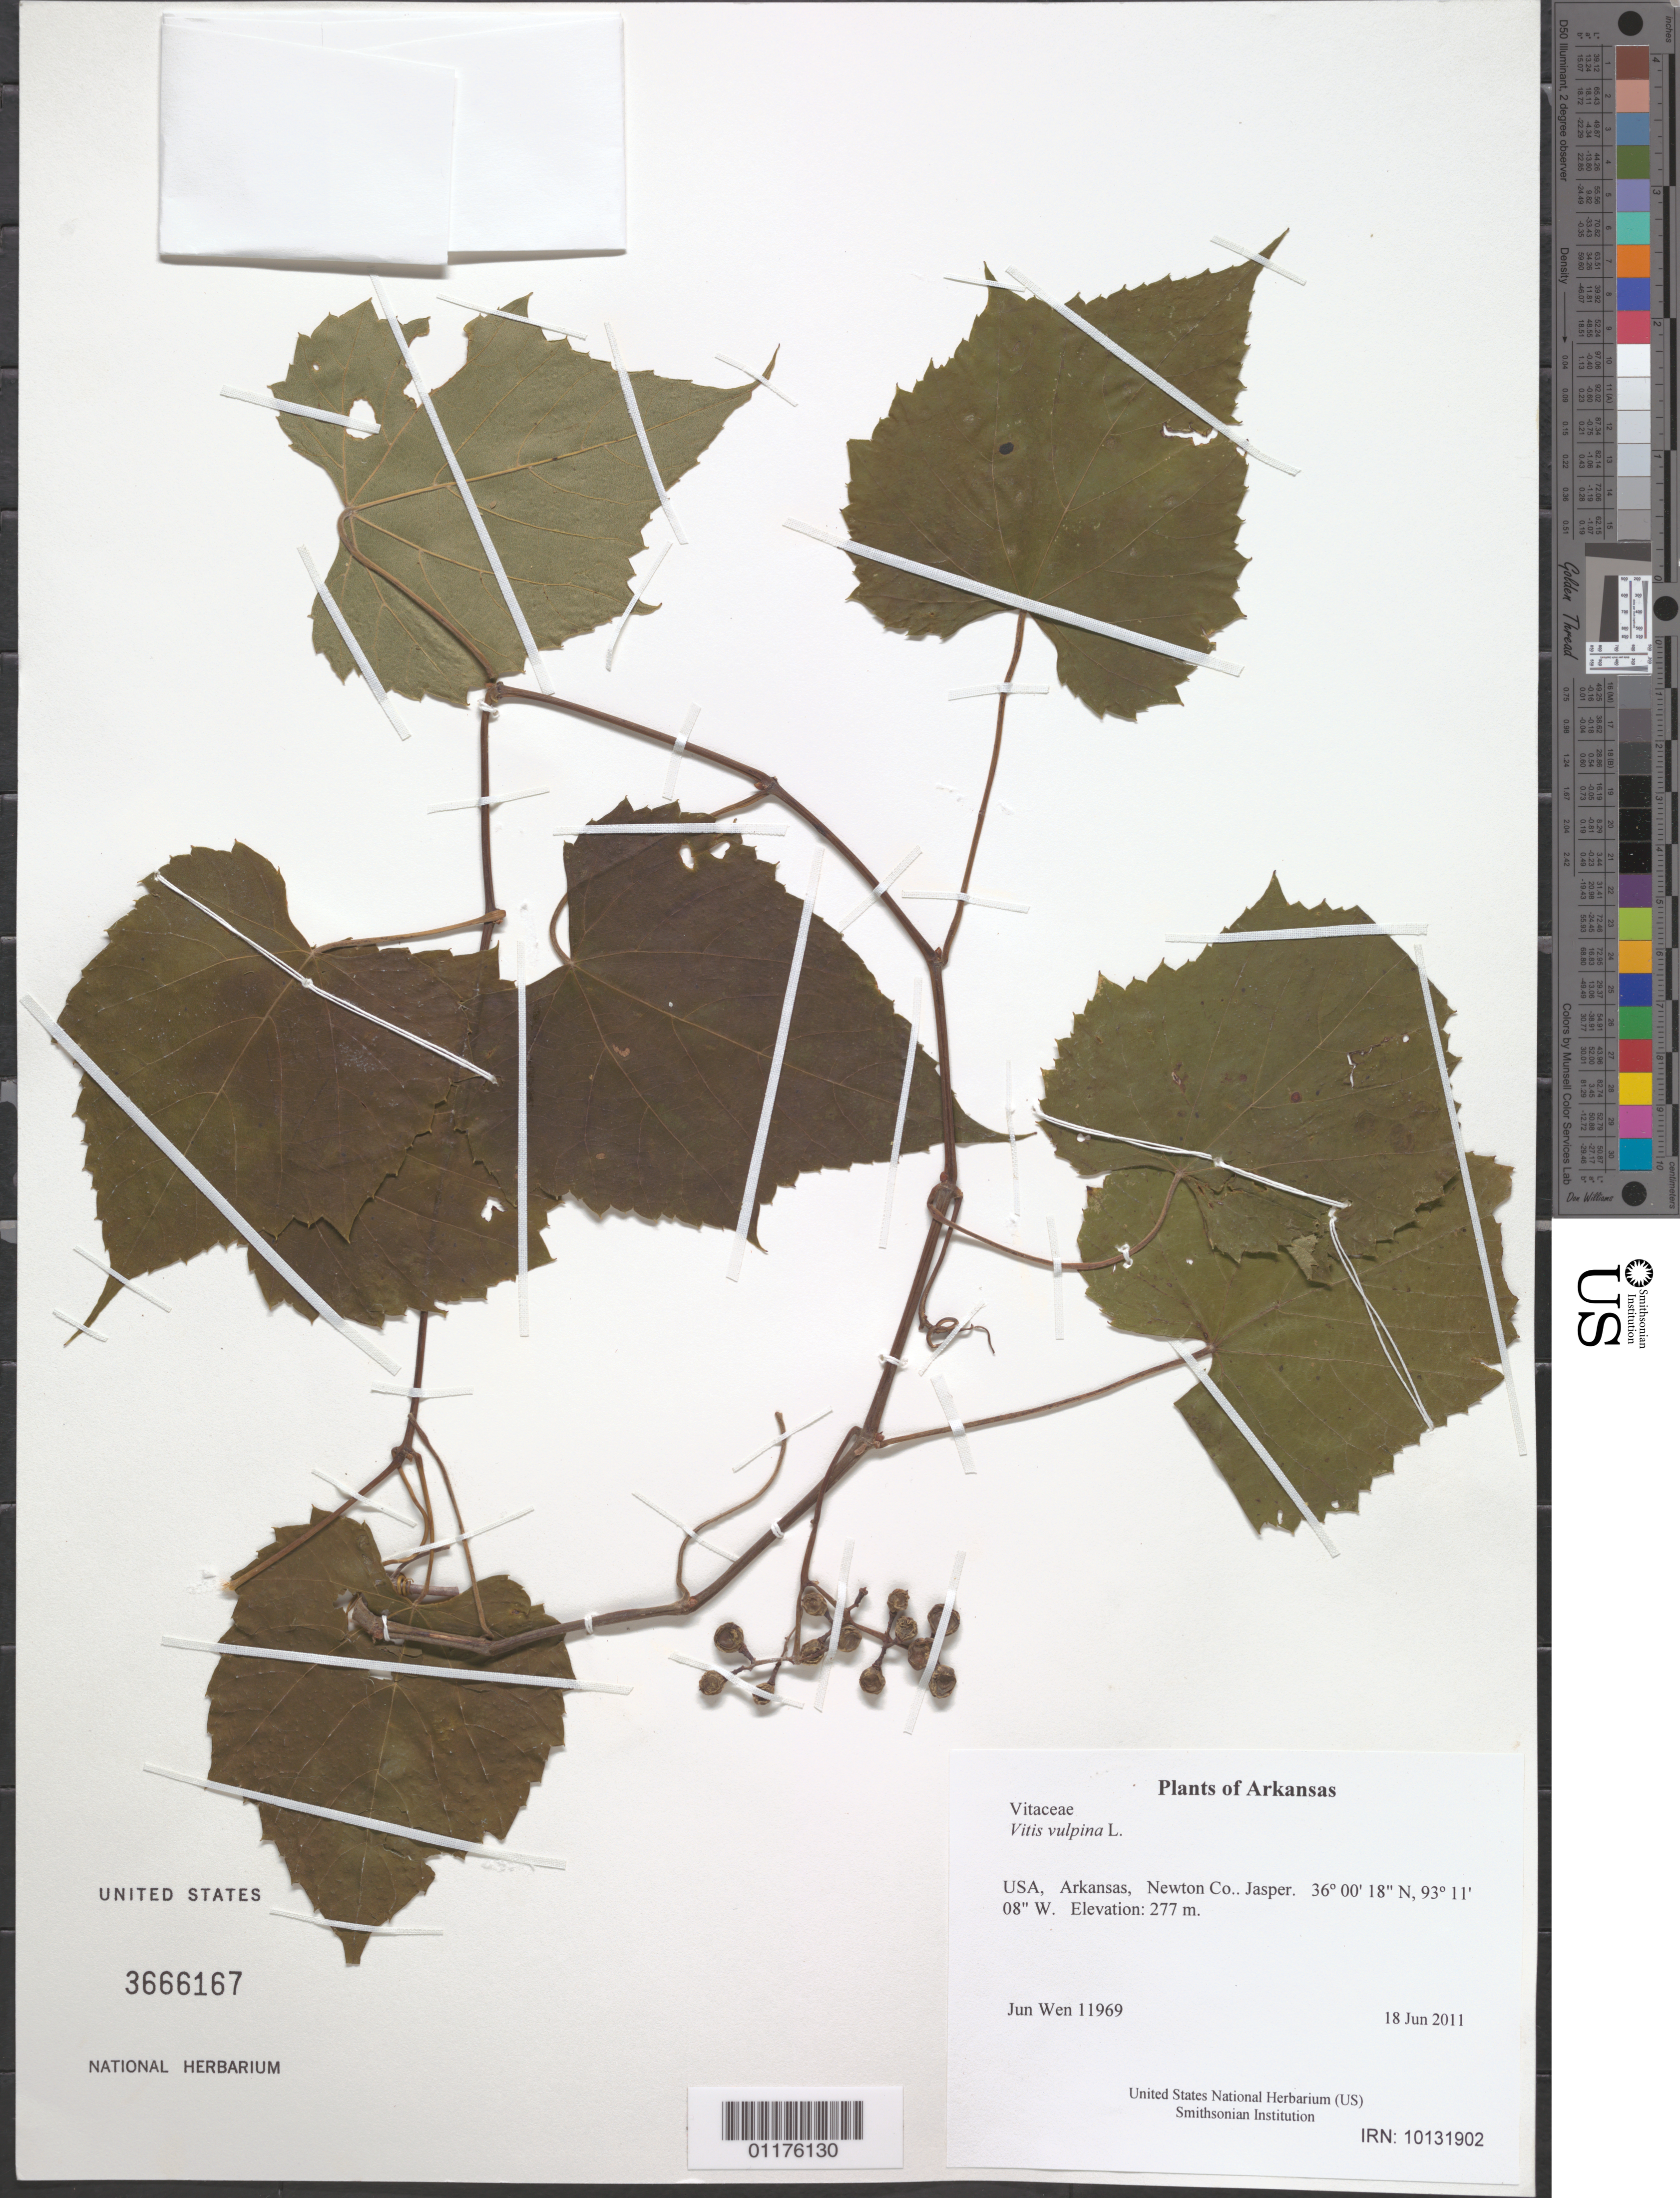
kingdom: Plantae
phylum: Tracheophyta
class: Magnoliopsida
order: Vitales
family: Vitaceae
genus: Vitis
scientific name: Vitis vulpina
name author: L.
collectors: J. Wen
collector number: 11969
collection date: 2011-06-18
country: United States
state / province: Arkansas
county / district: Newton Co.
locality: Jasper.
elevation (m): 277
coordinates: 36 00.309 N, 93 11.142 W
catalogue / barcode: US 3666167